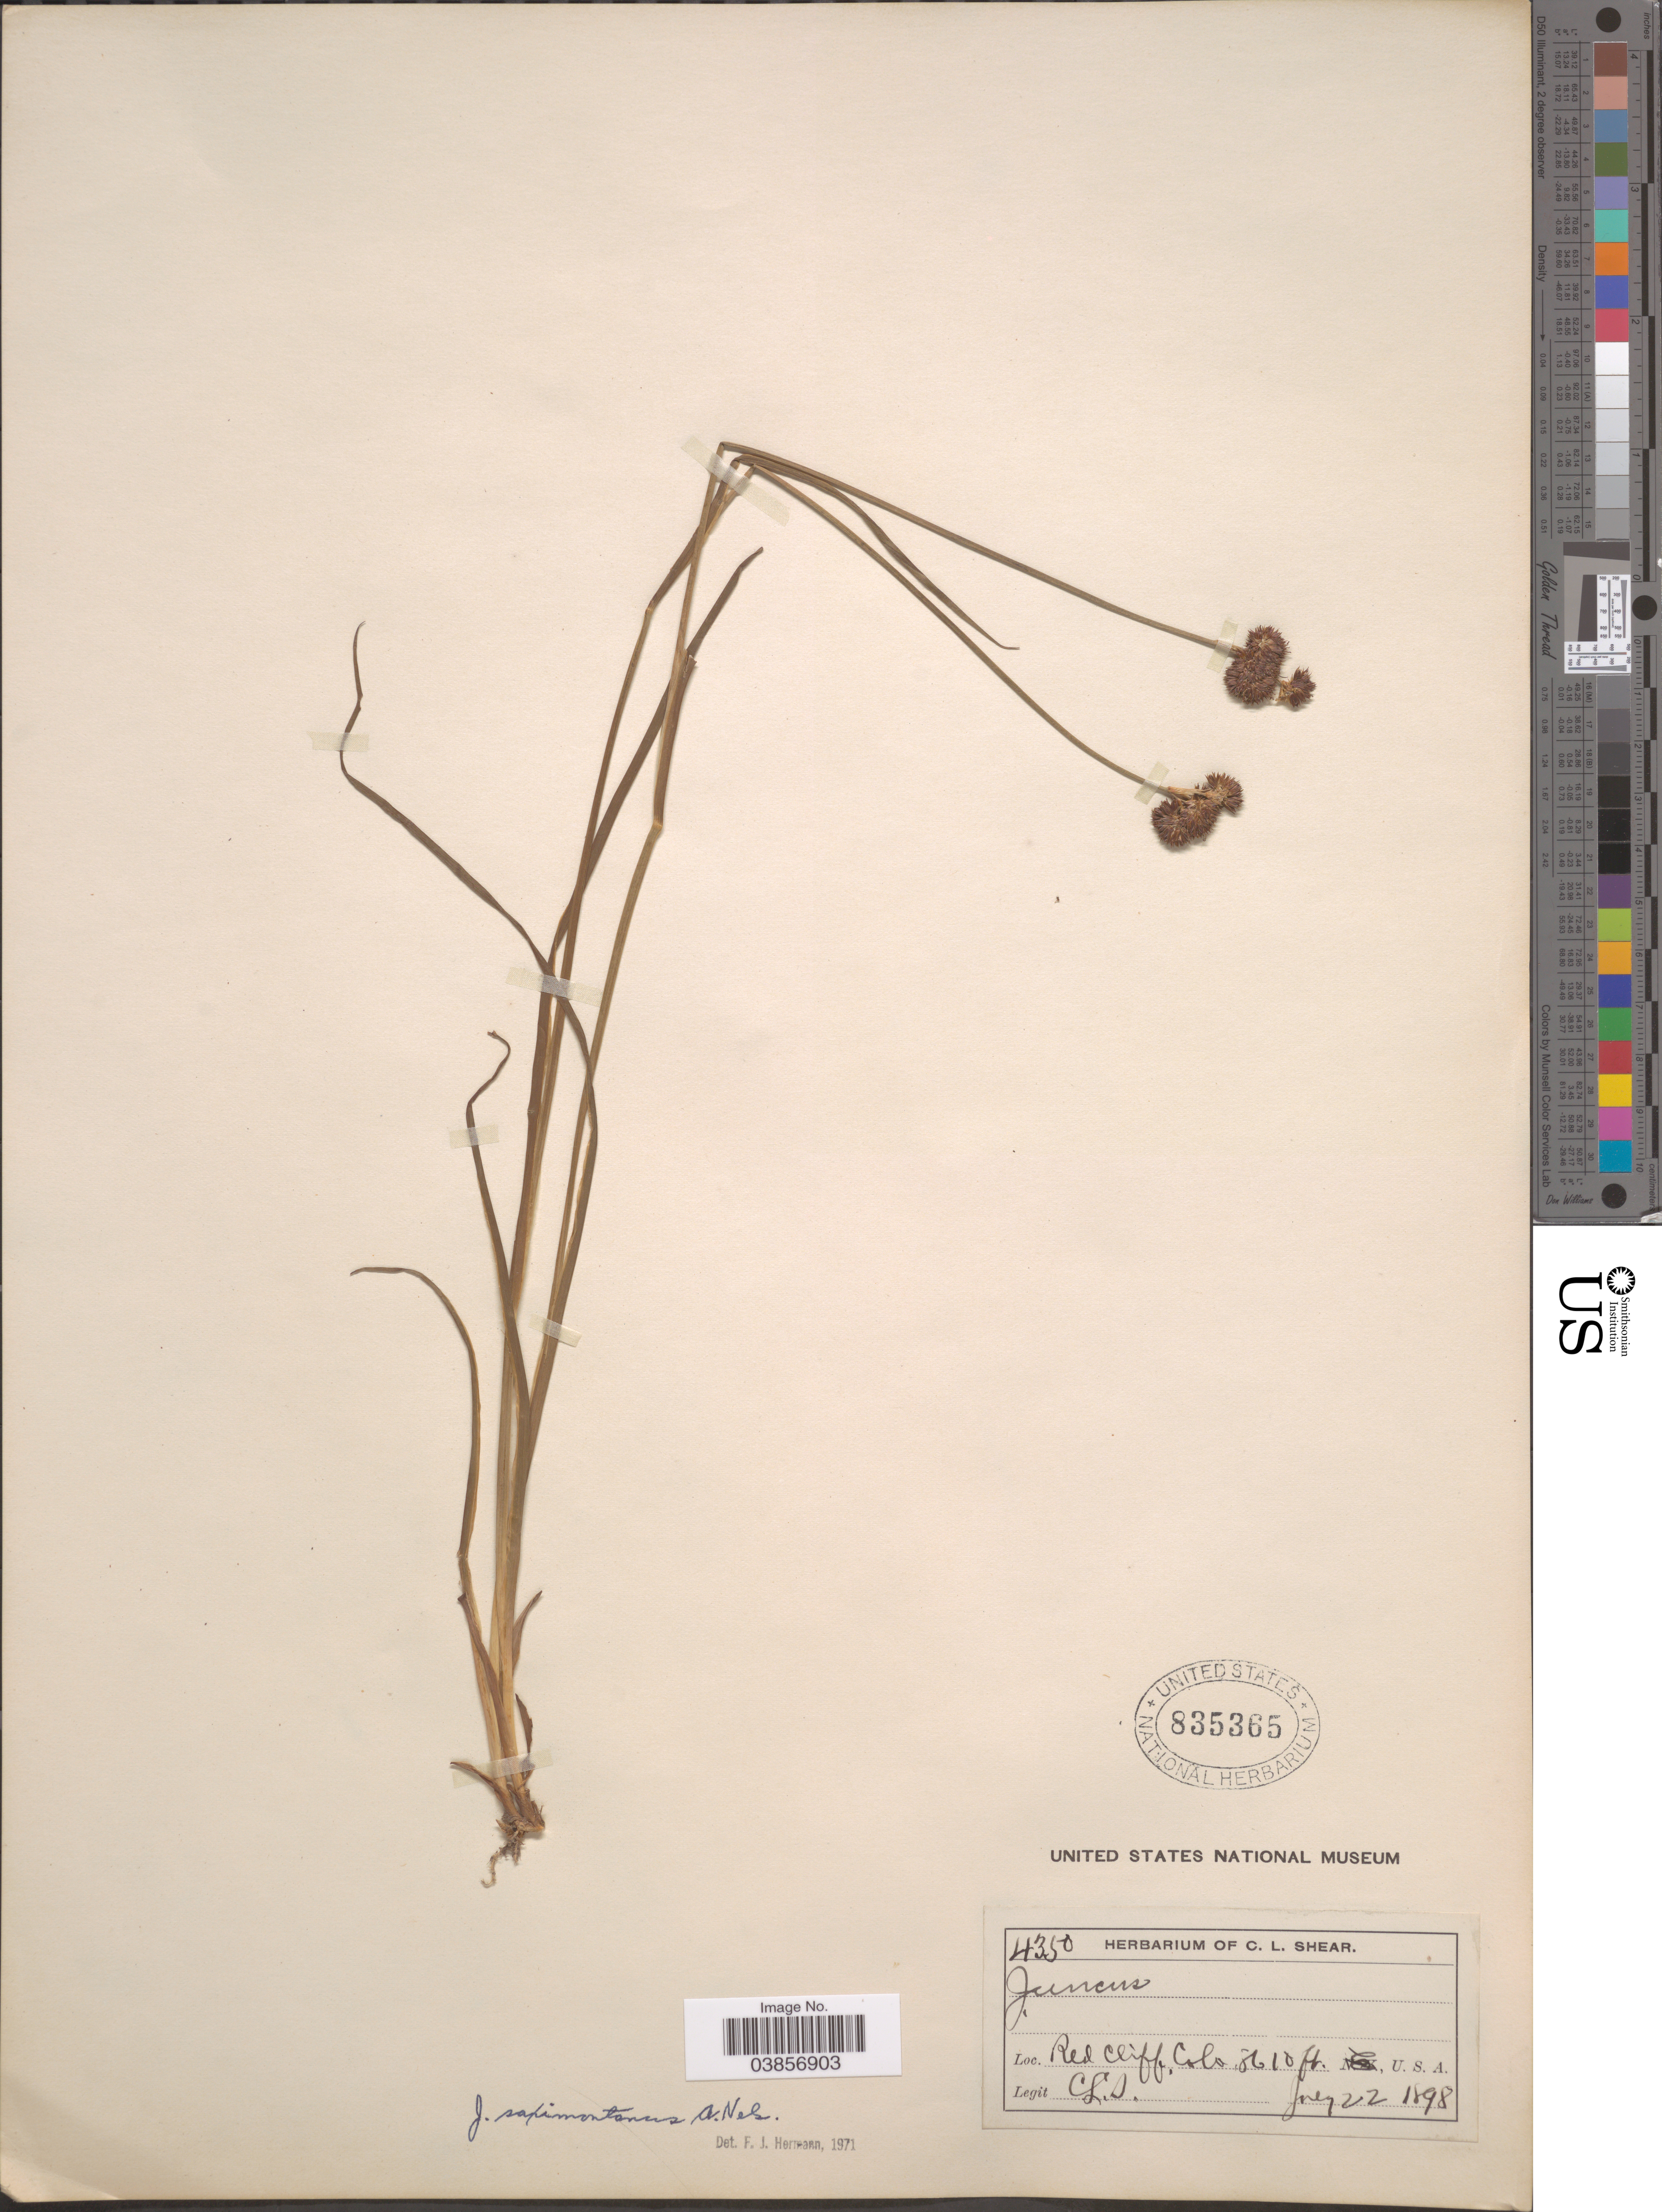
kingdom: Plantae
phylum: Tracheophyta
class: Liliopsida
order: Poales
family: Juncaceae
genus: Juncus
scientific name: Juncus saximontanus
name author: A. Nelson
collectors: C. L. Shear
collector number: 4350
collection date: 1898-07-22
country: United States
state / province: Colorado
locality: Red Cliff.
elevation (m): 2624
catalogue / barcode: US 835365